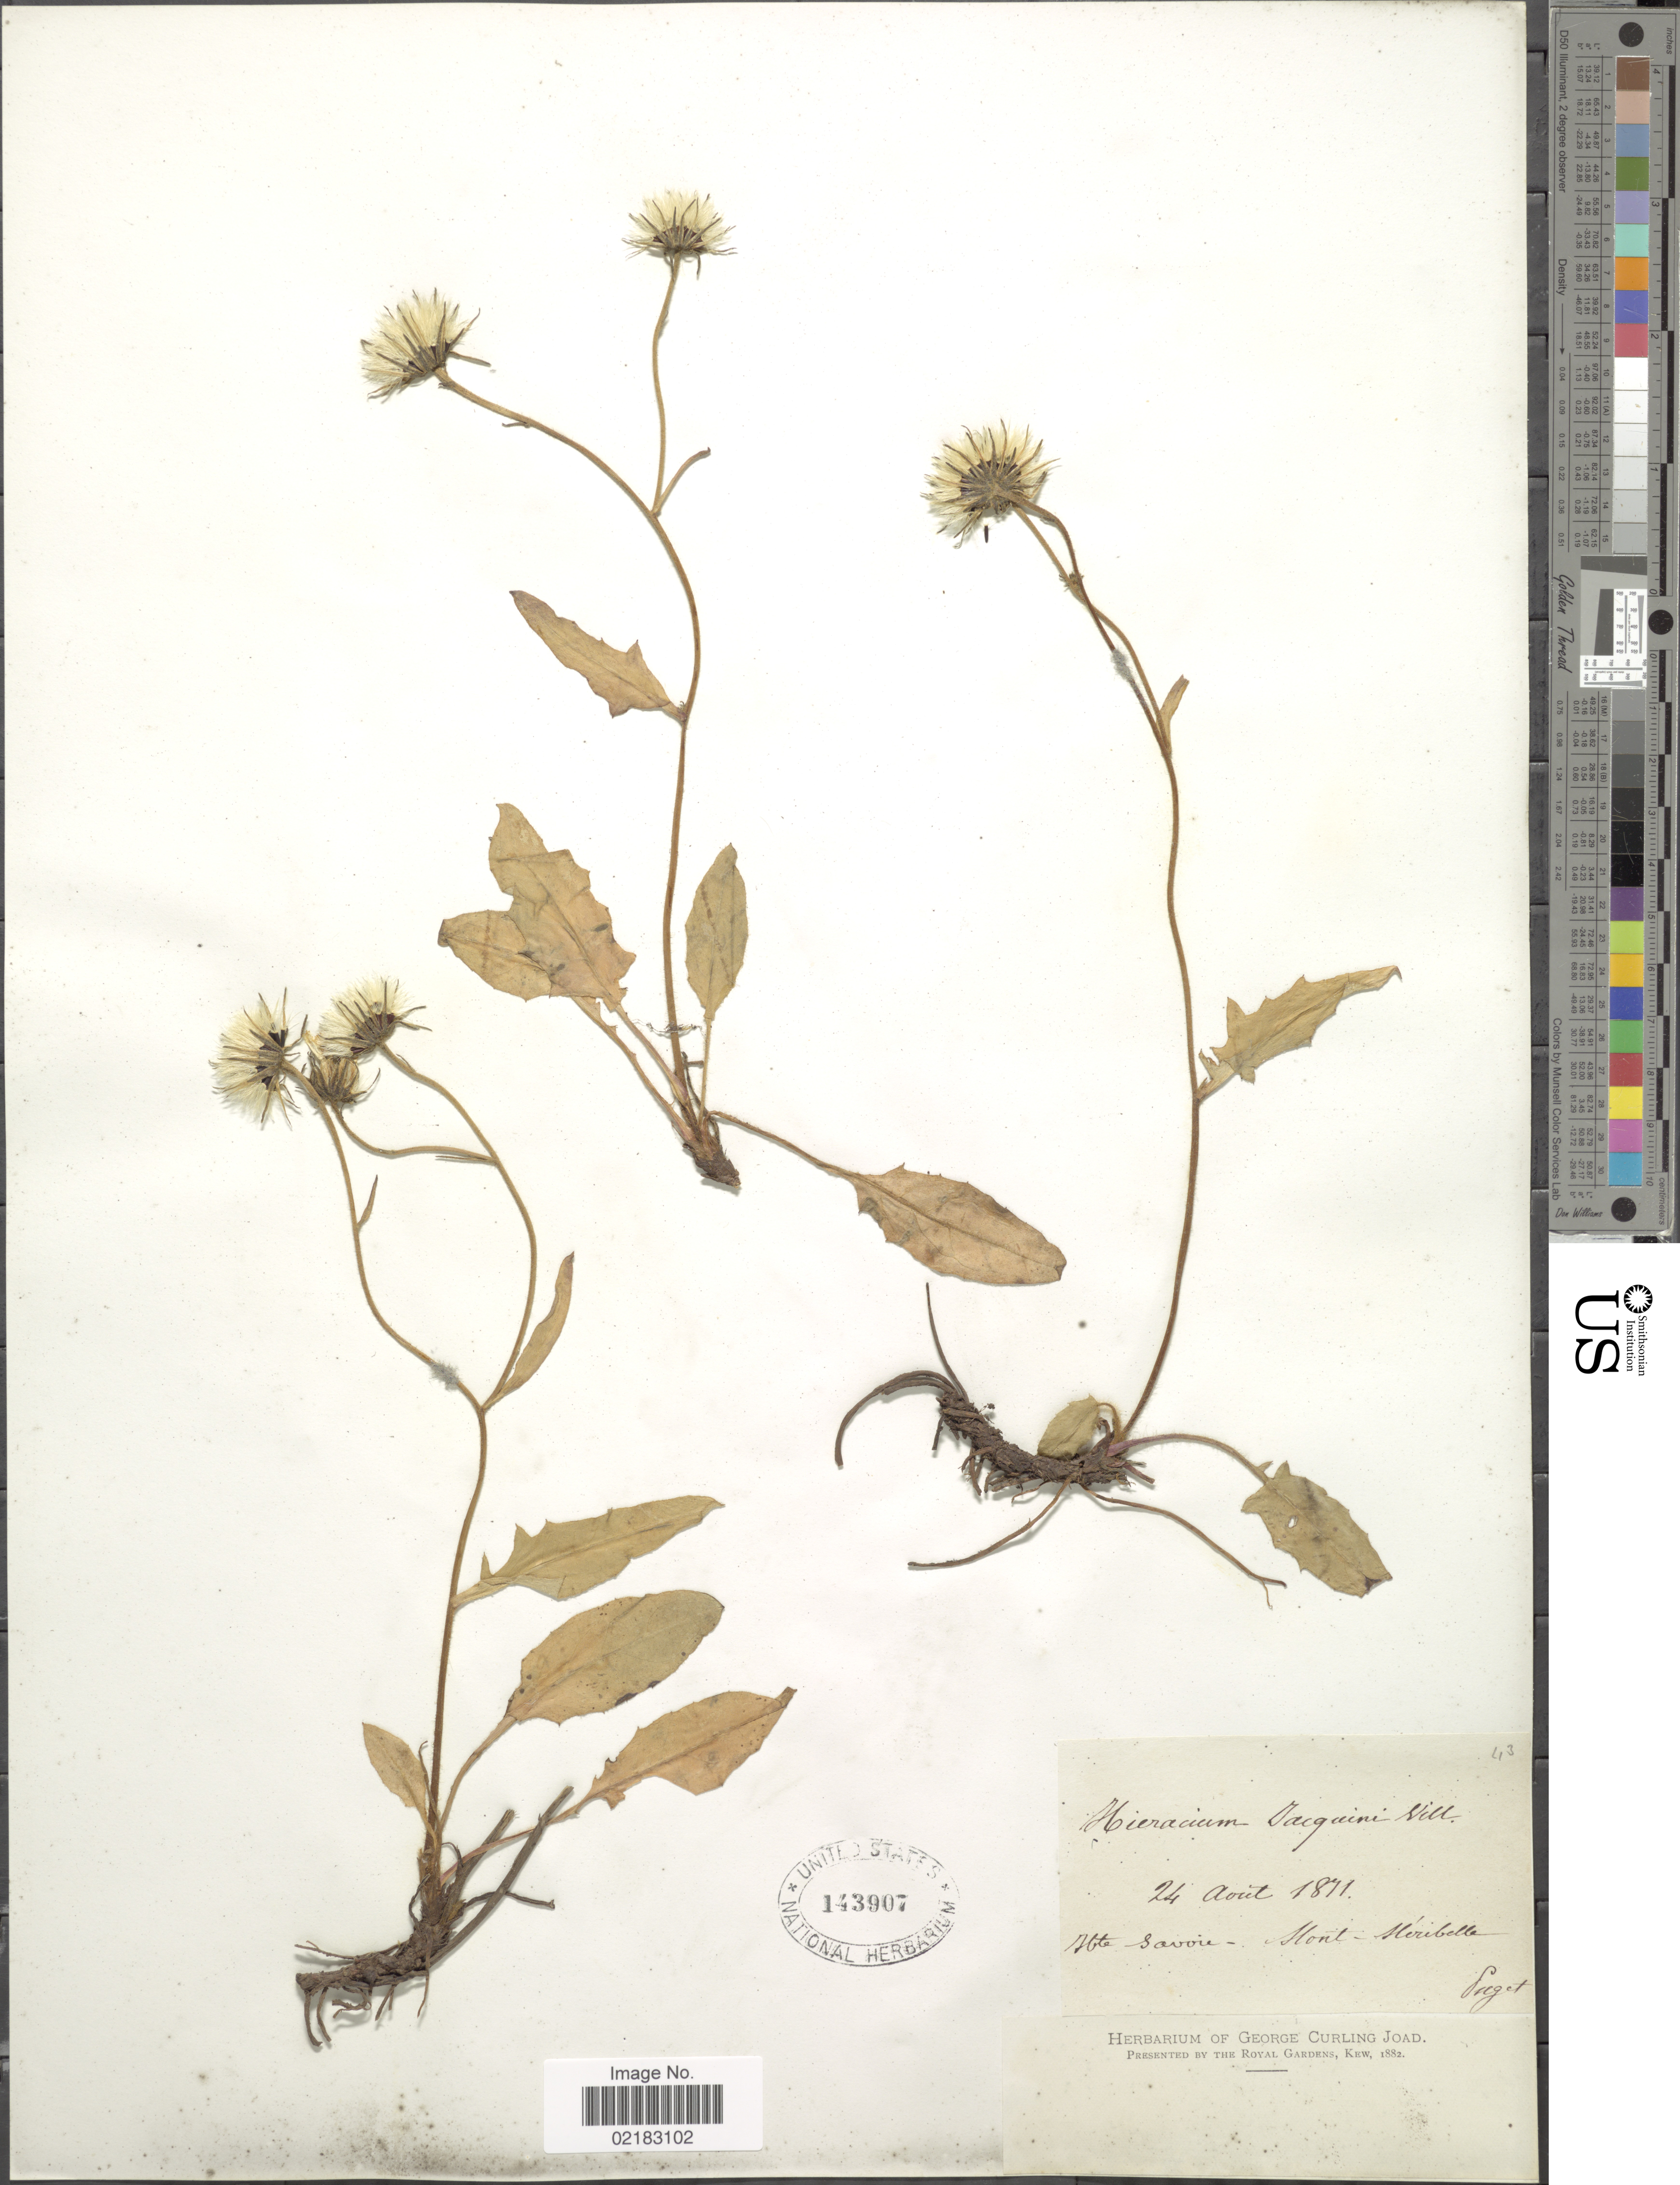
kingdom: Plantae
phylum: Tracheophyta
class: Magnoliopsida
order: Asterales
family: Asteraceae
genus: Hieracium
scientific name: Hieracium humile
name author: Jacq.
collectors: ex herb. George Curling Joad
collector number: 43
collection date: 1811-08-24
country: France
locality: Abte Savoie -Mont-Meribelle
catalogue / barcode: US 143907